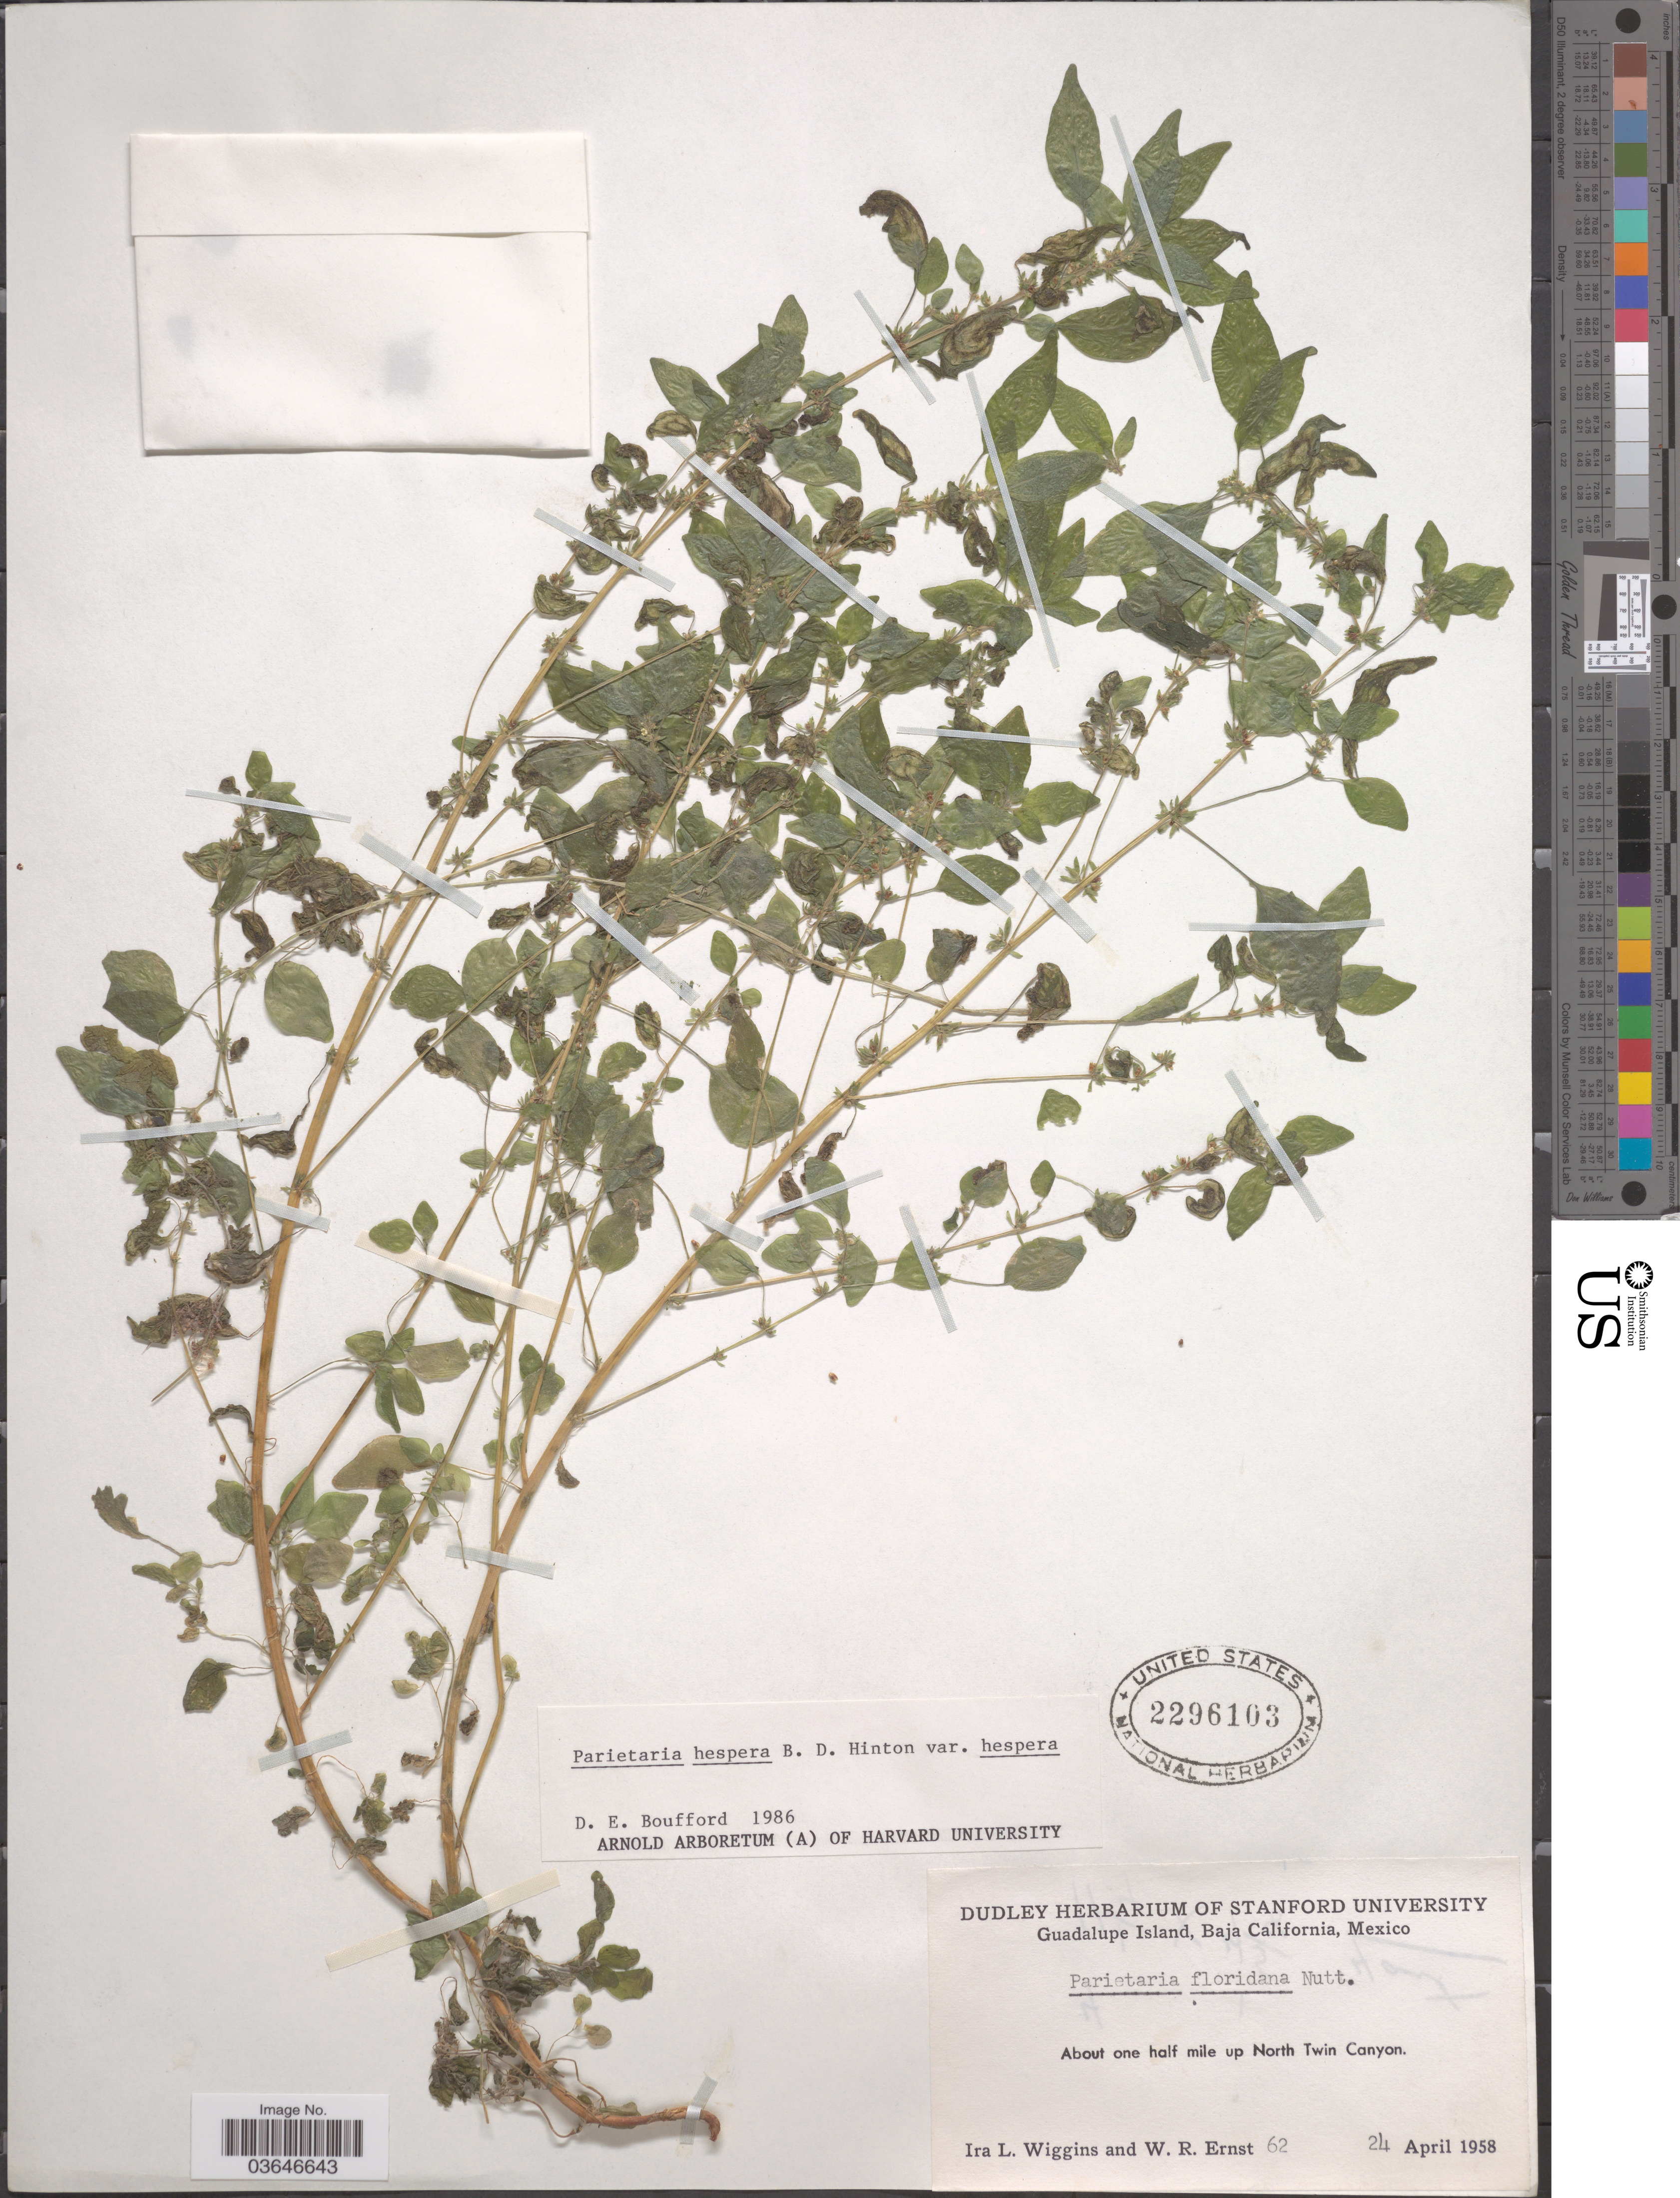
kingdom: Plantae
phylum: Tracheophyta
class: Magnoliopsida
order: Rosales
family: Urticaceae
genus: Parietaria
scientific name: Parietaria hespera var. hespera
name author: Hinton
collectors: I. L. Wiggins & W. R. Ernst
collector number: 62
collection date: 1958-04-24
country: Mexico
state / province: Baja California Norte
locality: Guadalupe Island. About one half mile up North Twin Canyon.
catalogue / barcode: US 2296103